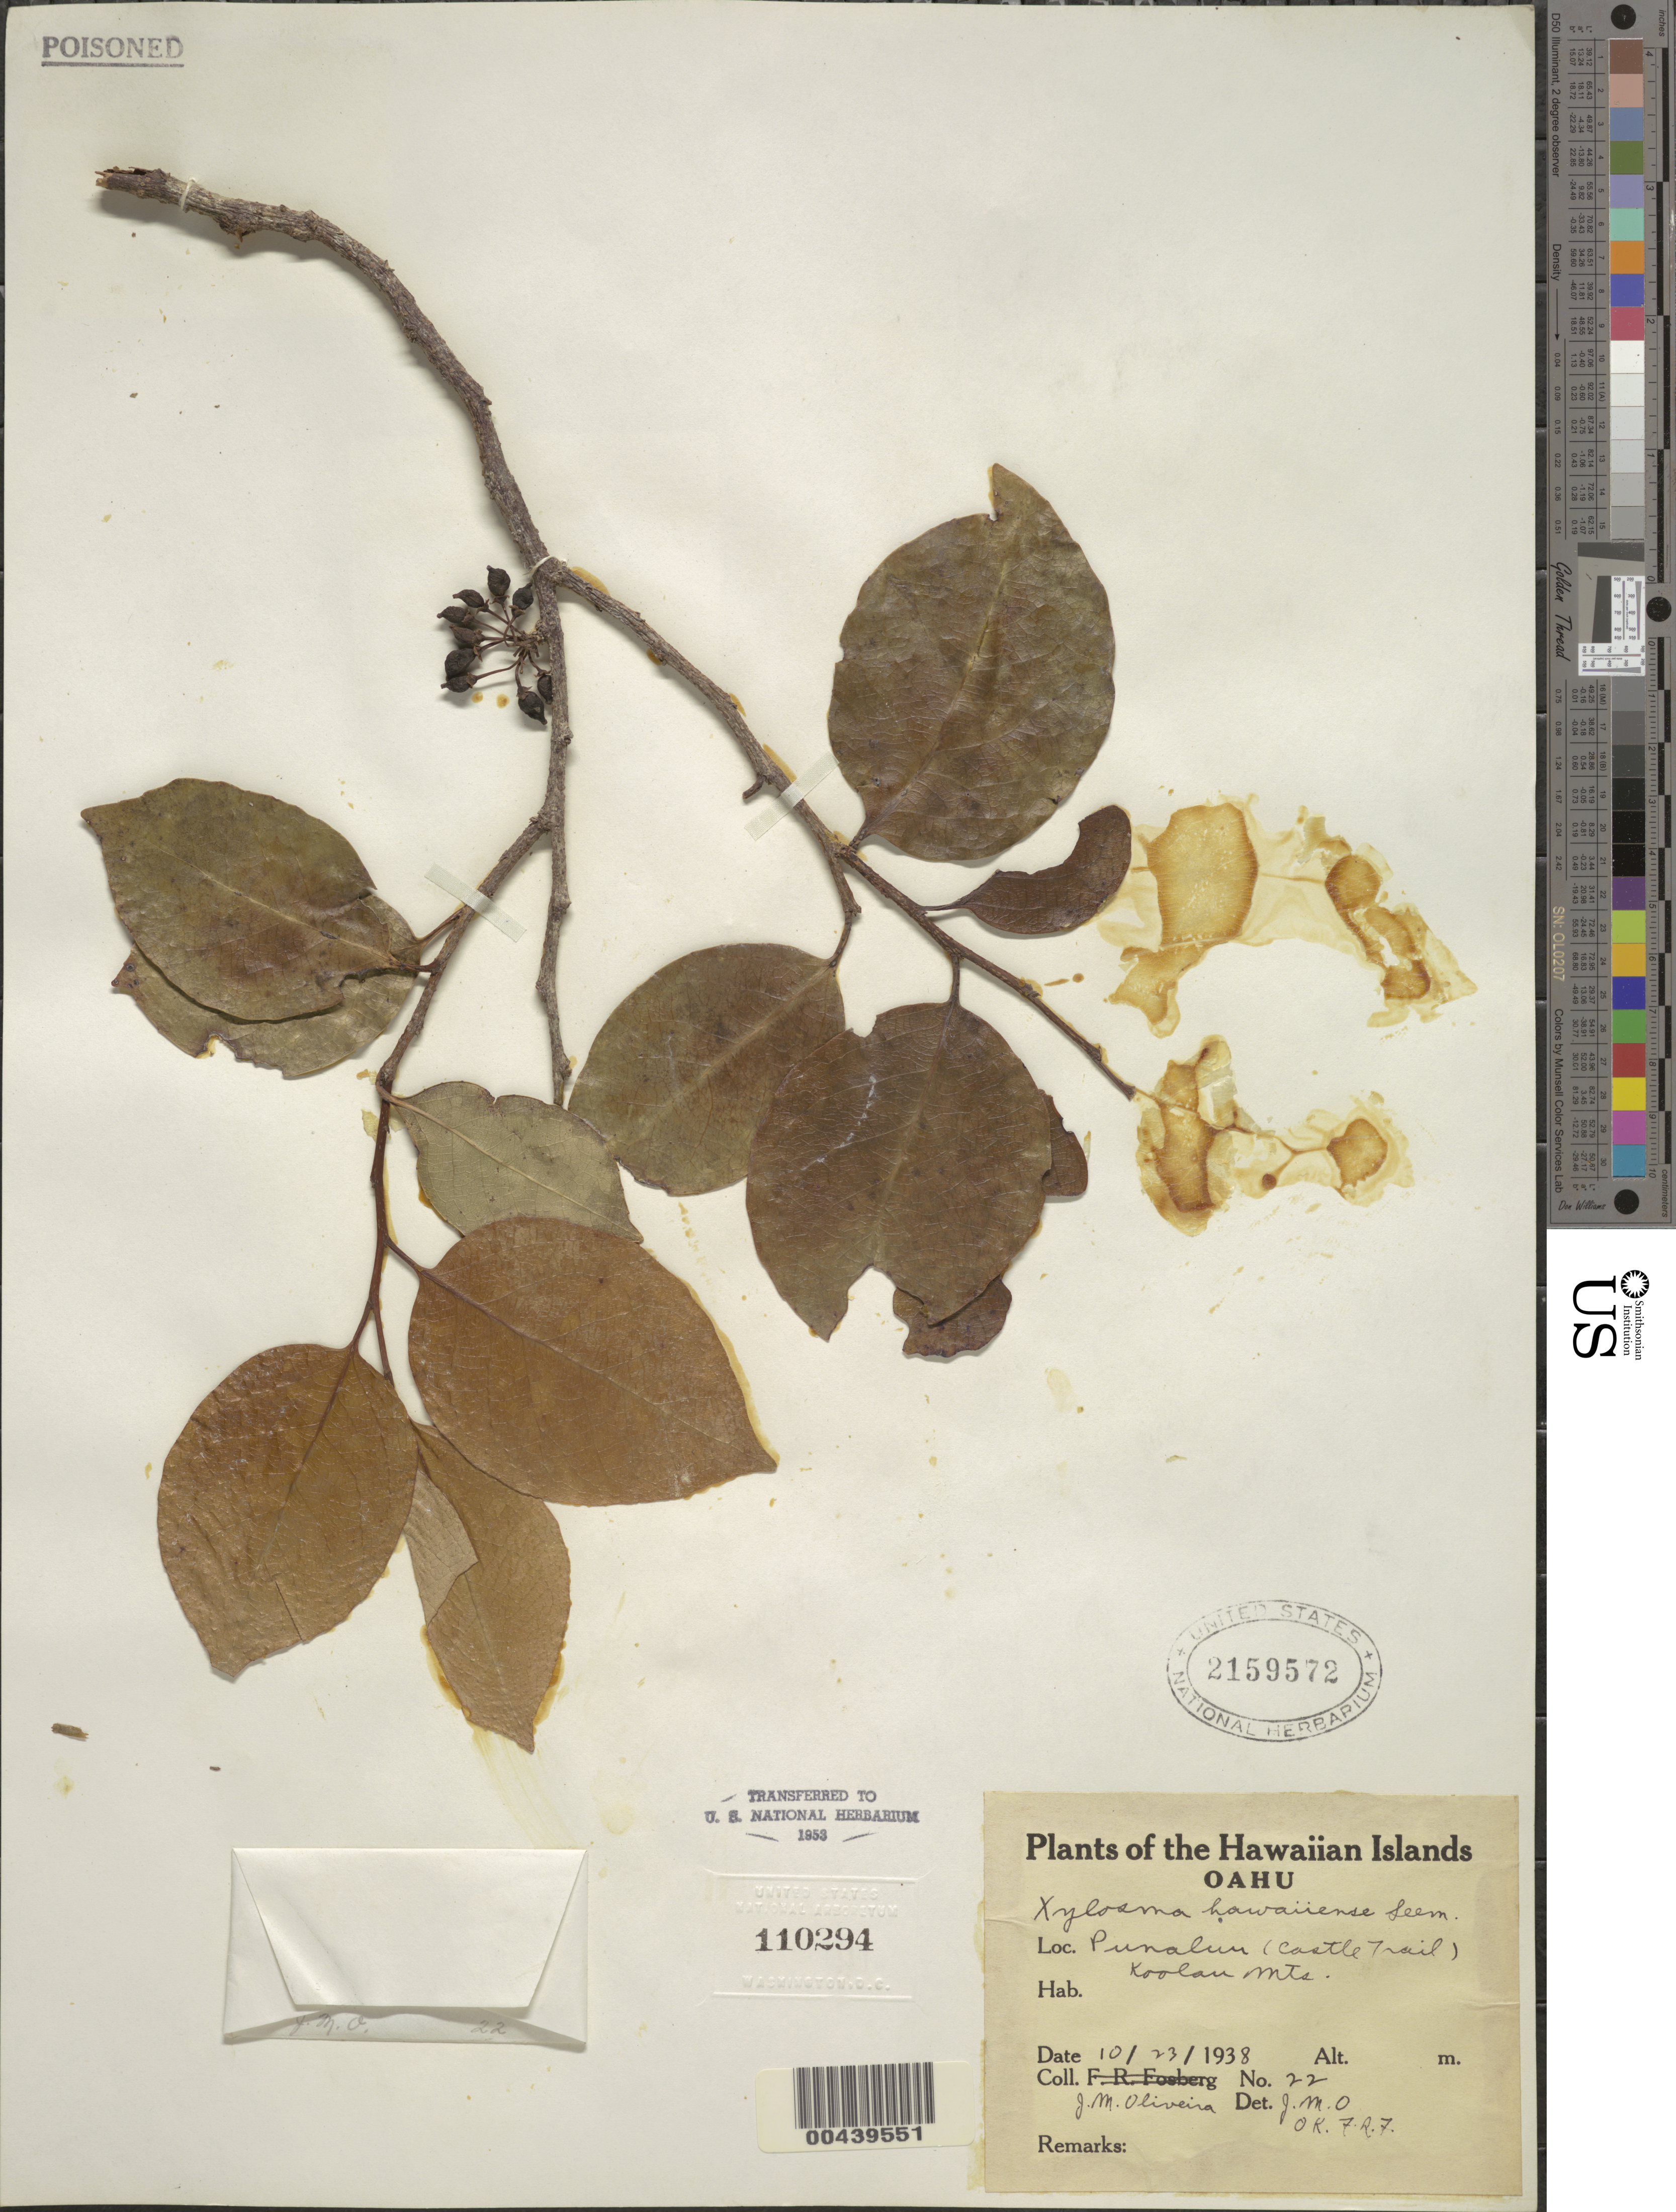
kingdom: Plantae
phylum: Tracheophyta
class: Magnoliopsida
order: Malpighiales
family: Salicaceae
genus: Xylosma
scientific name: Xylosma hawaiensis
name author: Seem.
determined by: Fosberg, F. R.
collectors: J. Oliveira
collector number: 22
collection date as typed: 23 Oct 1938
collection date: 1938-10-23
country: United States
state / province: Hawaii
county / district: Honolulu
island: Oahu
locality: Punaluu (Castle Trail) Koolau Mts.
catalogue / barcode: US 2159572